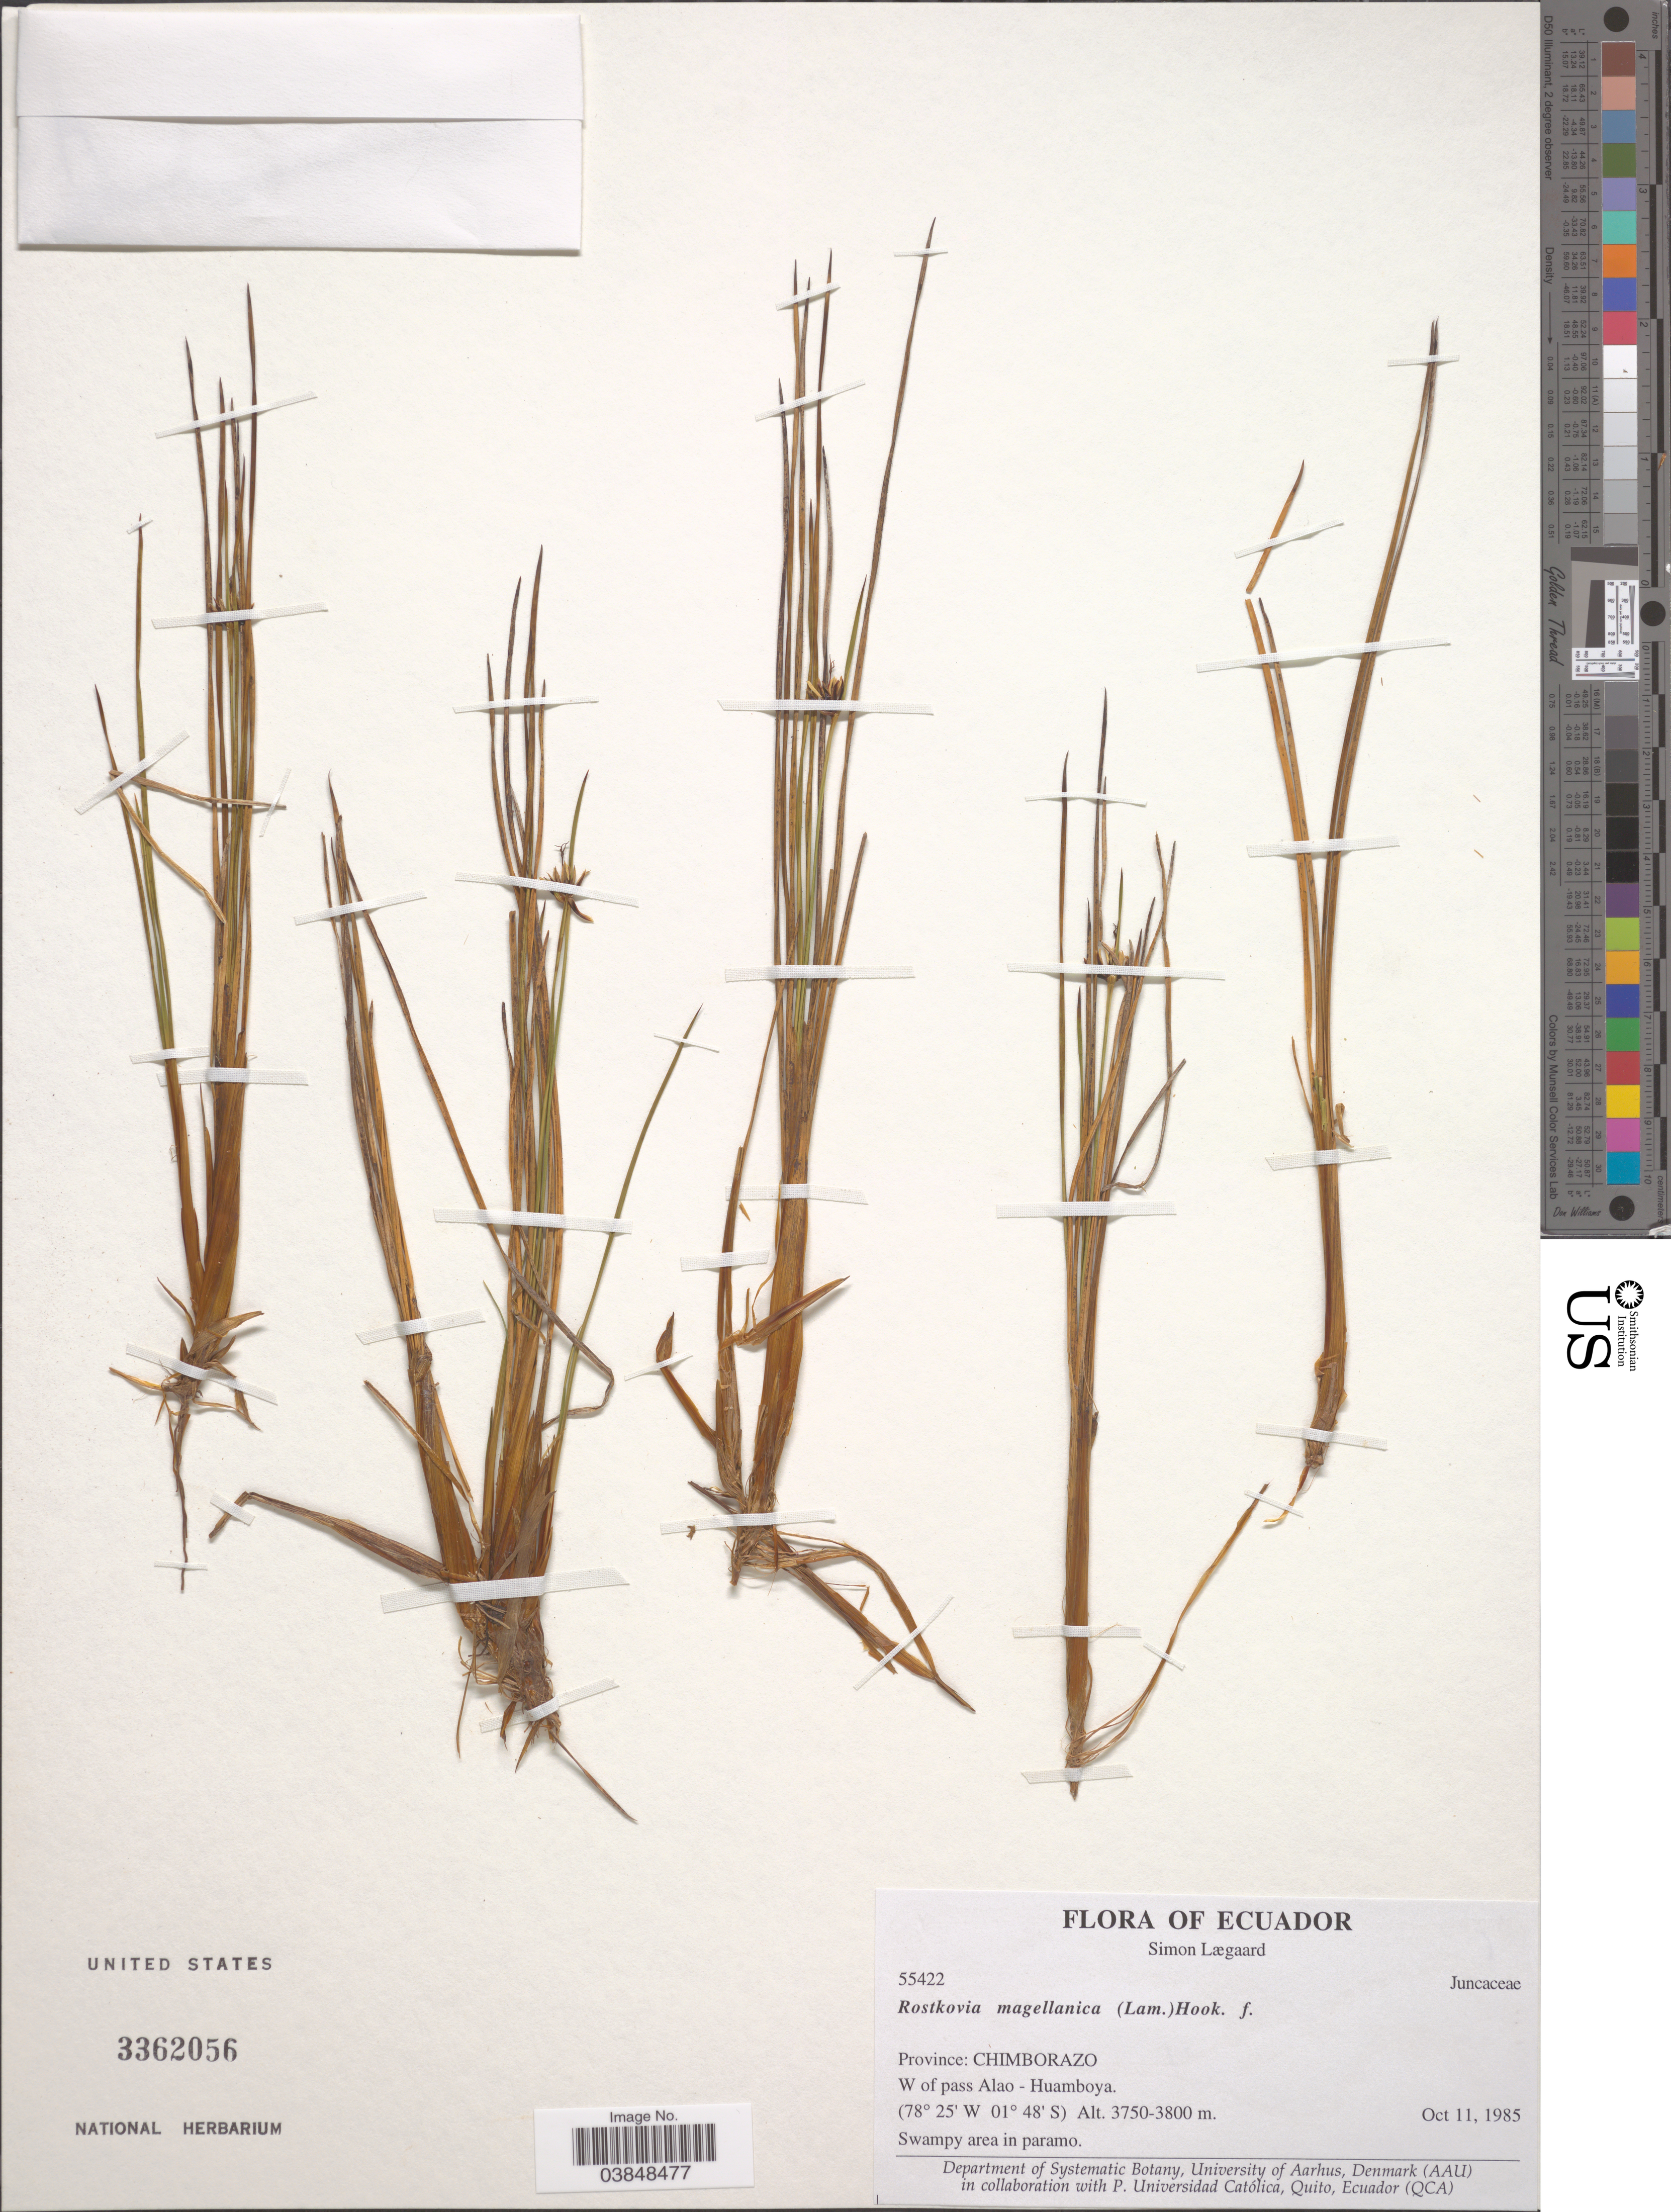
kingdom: Plantae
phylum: Tracheophyta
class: Liliopsida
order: Poales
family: Juncaceae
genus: Rostkovia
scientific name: Rostkovia magellanica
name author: (Lam.) Hook. f.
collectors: S. Lægaard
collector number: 55422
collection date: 1985-10-11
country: Ecuador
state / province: Chimborazo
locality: W of pass Alao- Huambayo. In paramo.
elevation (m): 3750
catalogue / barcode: US 3362056